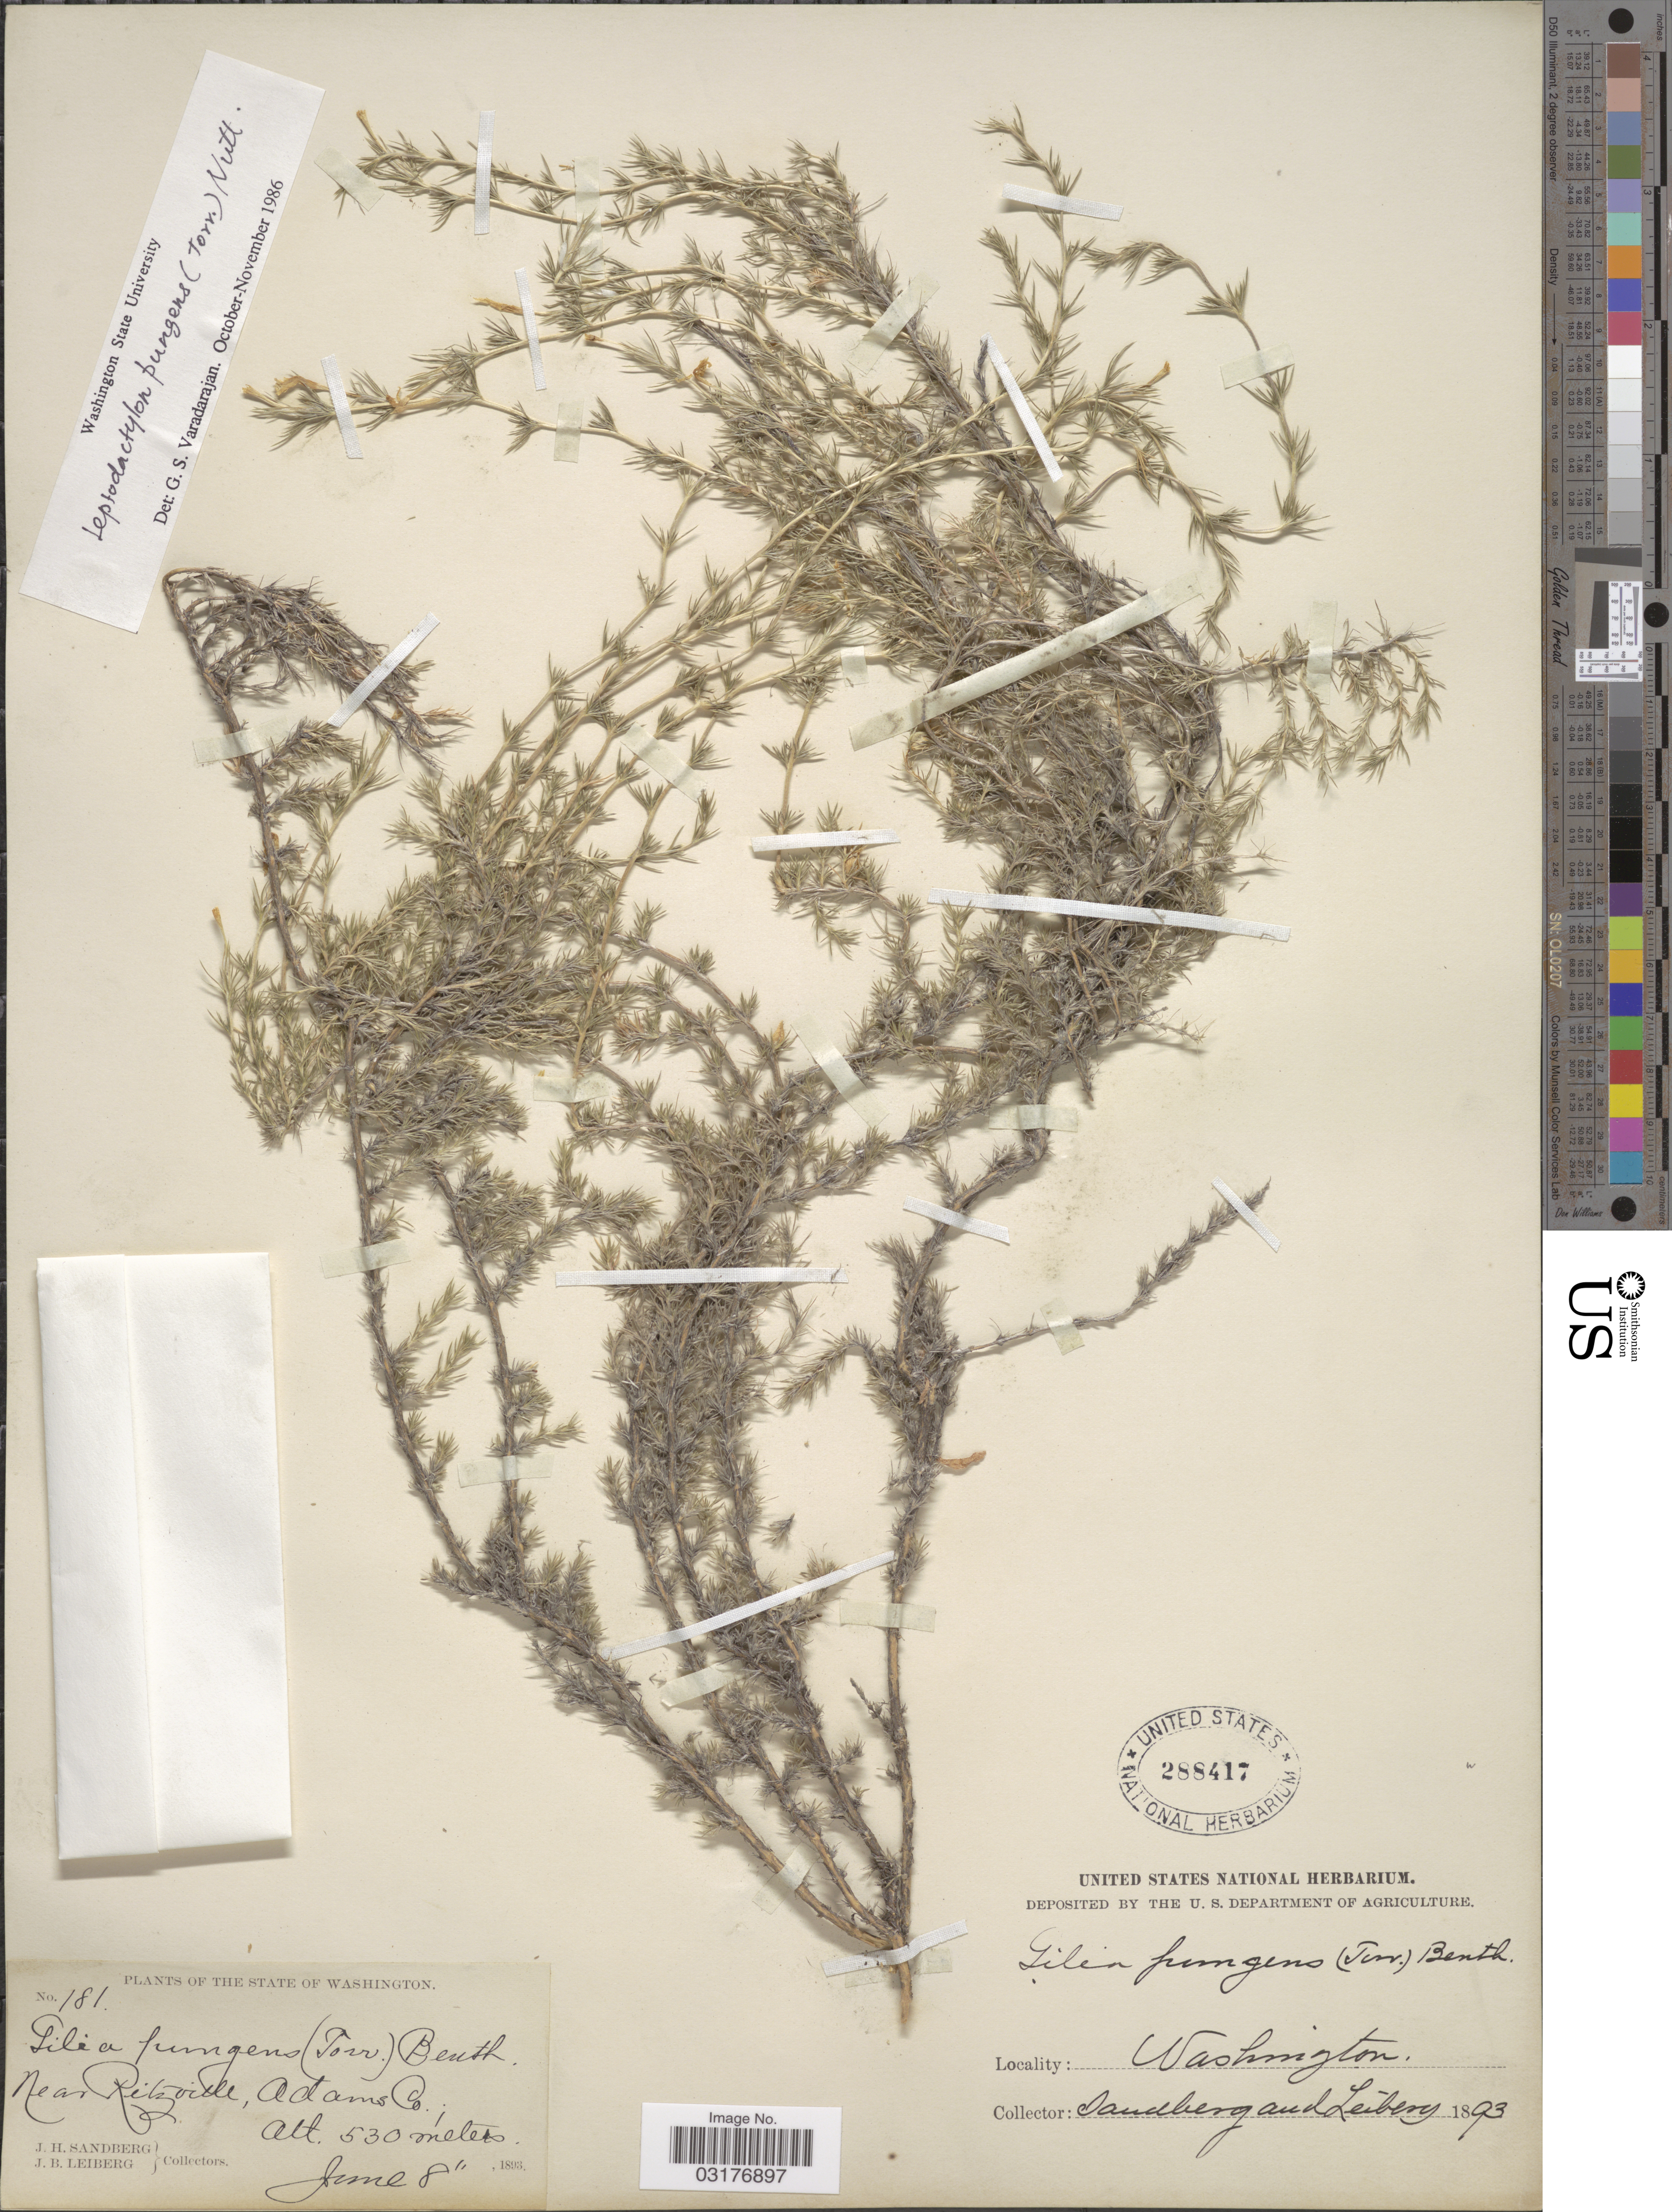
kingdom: Plantae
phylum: Tracheophyta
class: Magnoliopsida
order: Ericales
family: Polemoniaceae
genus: Linanthus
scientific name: Linanthus pungens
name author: (Torr.) J.M. Porter & L.A. Johnson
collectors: J. H. Sandberg & J. B. Leiberg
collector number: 181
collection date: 1893-06-08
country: United States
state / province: Washington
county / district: Adams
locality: Near Ritzville, Adams Co.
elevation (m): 530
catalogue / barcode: US 288417